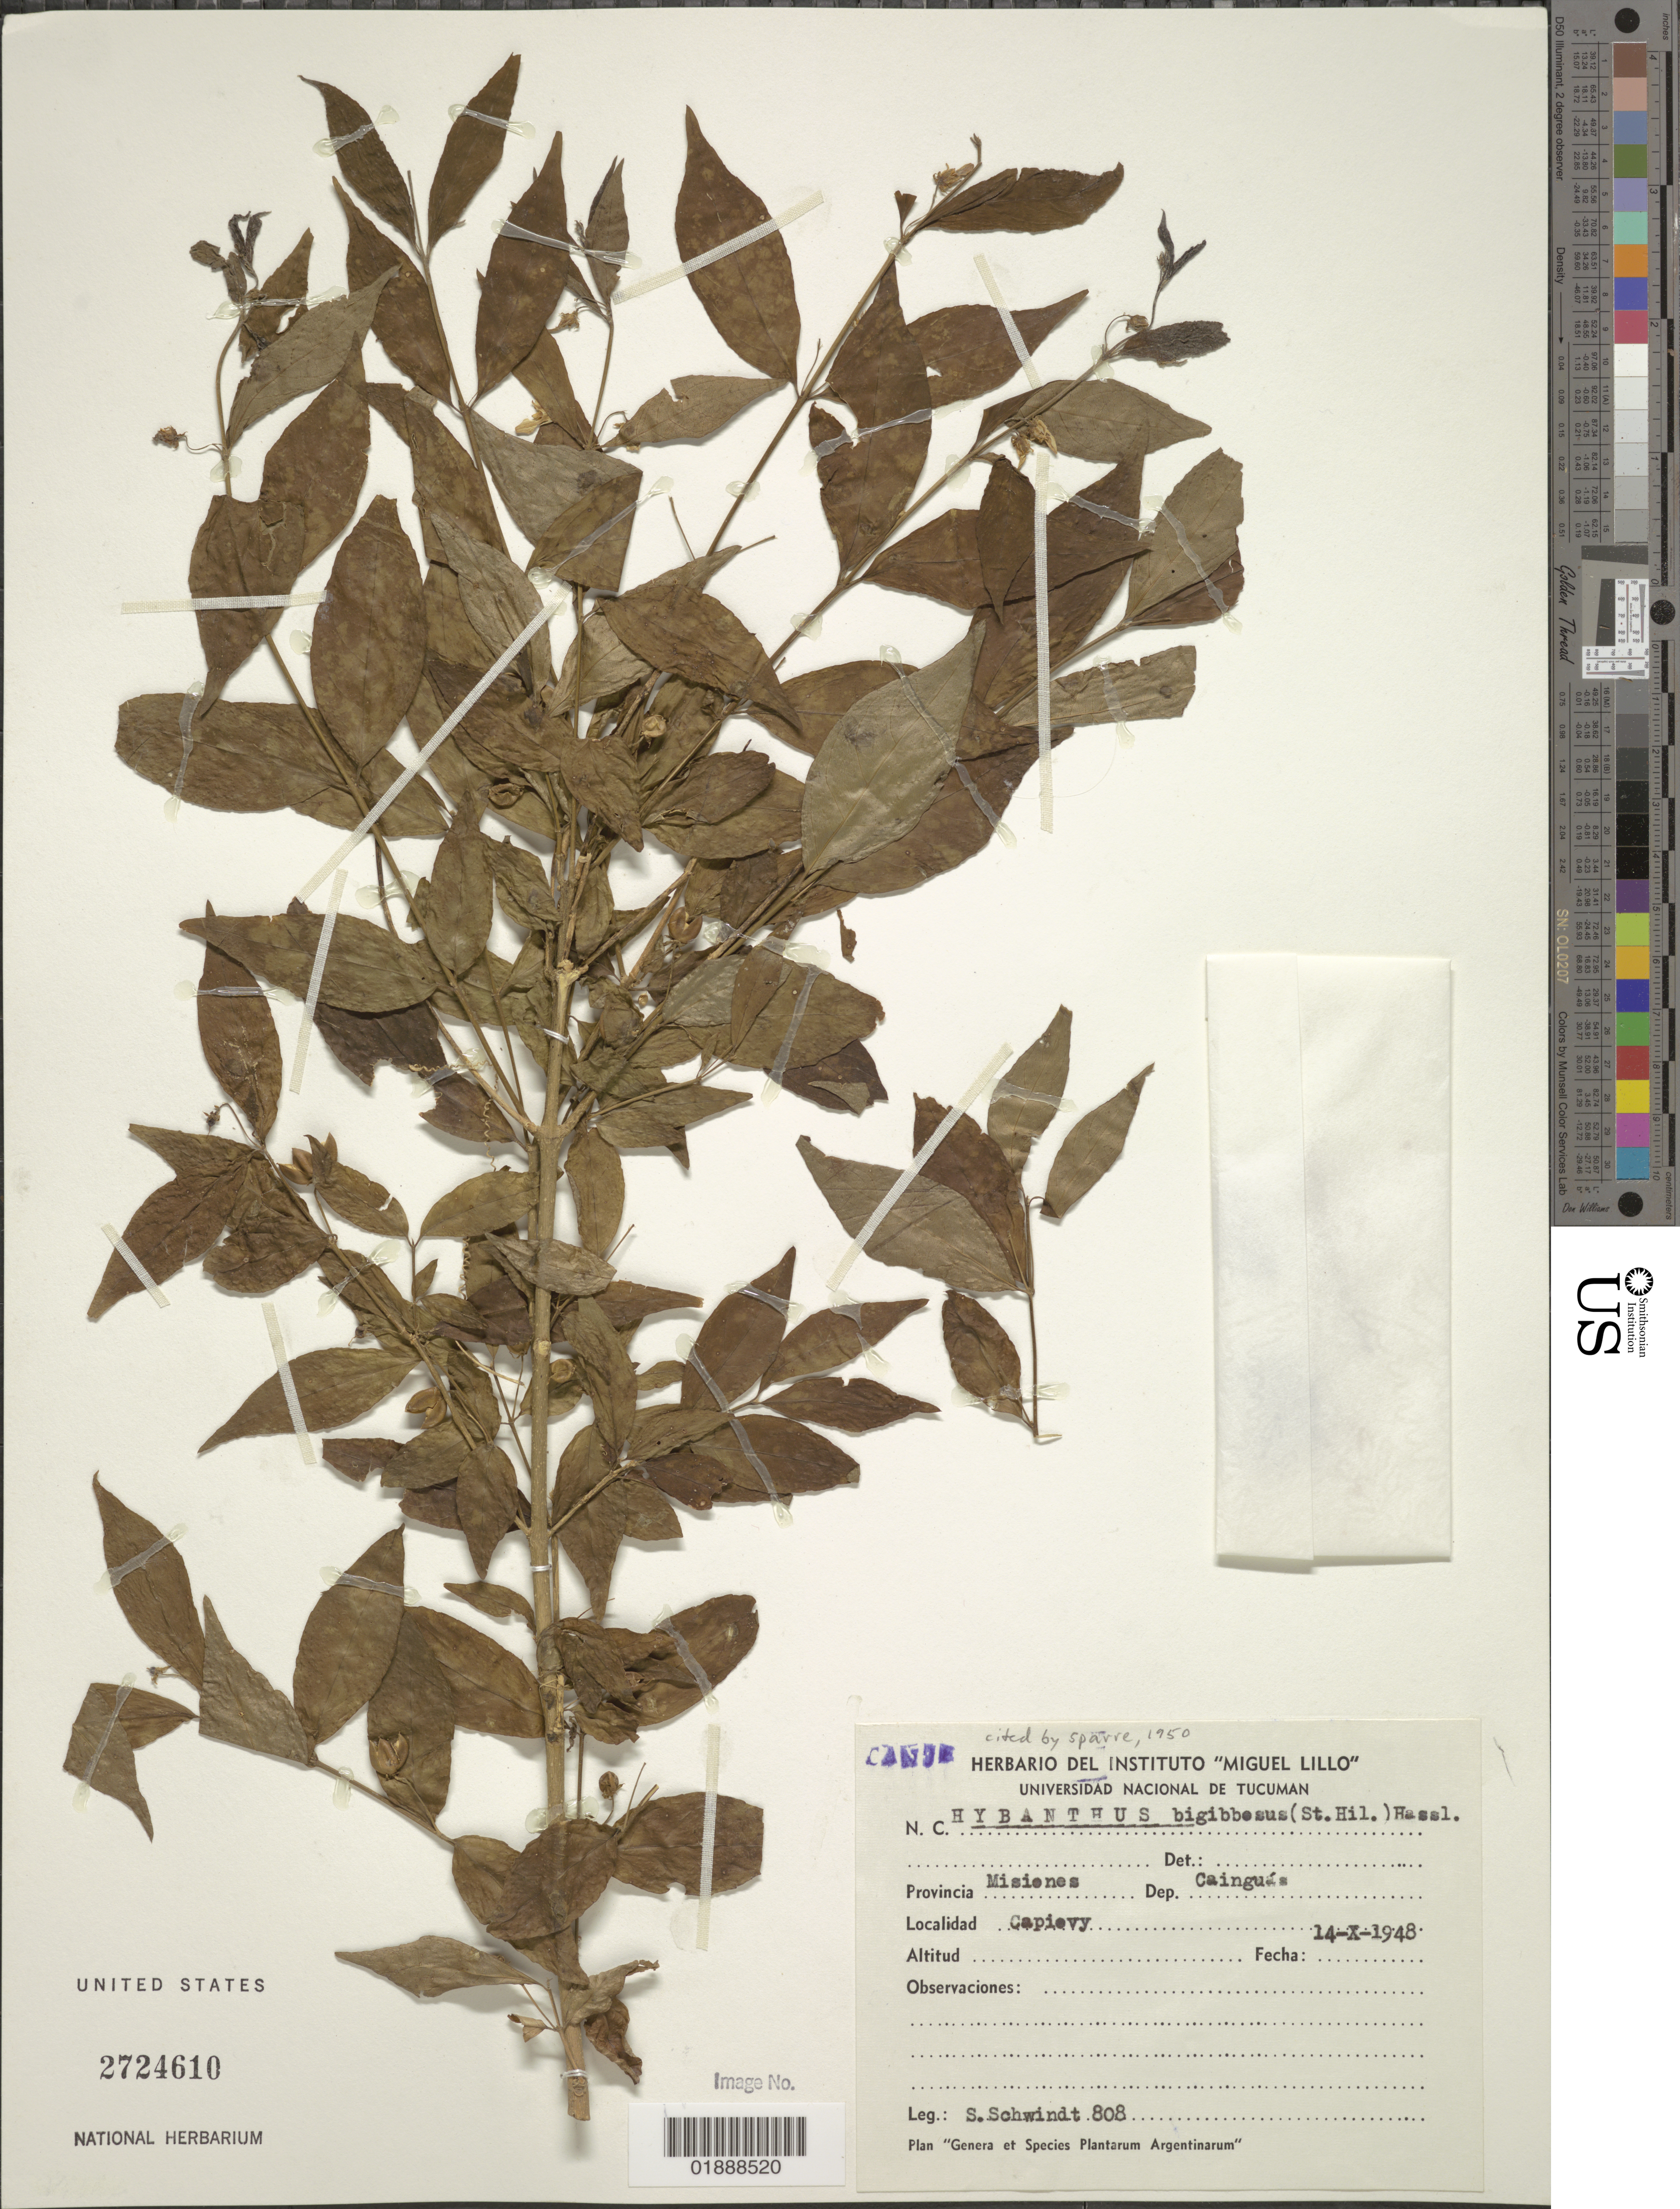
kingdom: Plantae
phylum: Tracheophyta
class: Magnoliopsida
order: Malpighiales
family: Violaceae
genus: Pombalia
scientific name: Pombalia bigibbosa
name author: (A. St.-Hil.) Paula-Souza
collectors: S. Schwindt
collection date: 1948-10-14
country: Argentina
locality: Misiones, Cainguás, Capievy